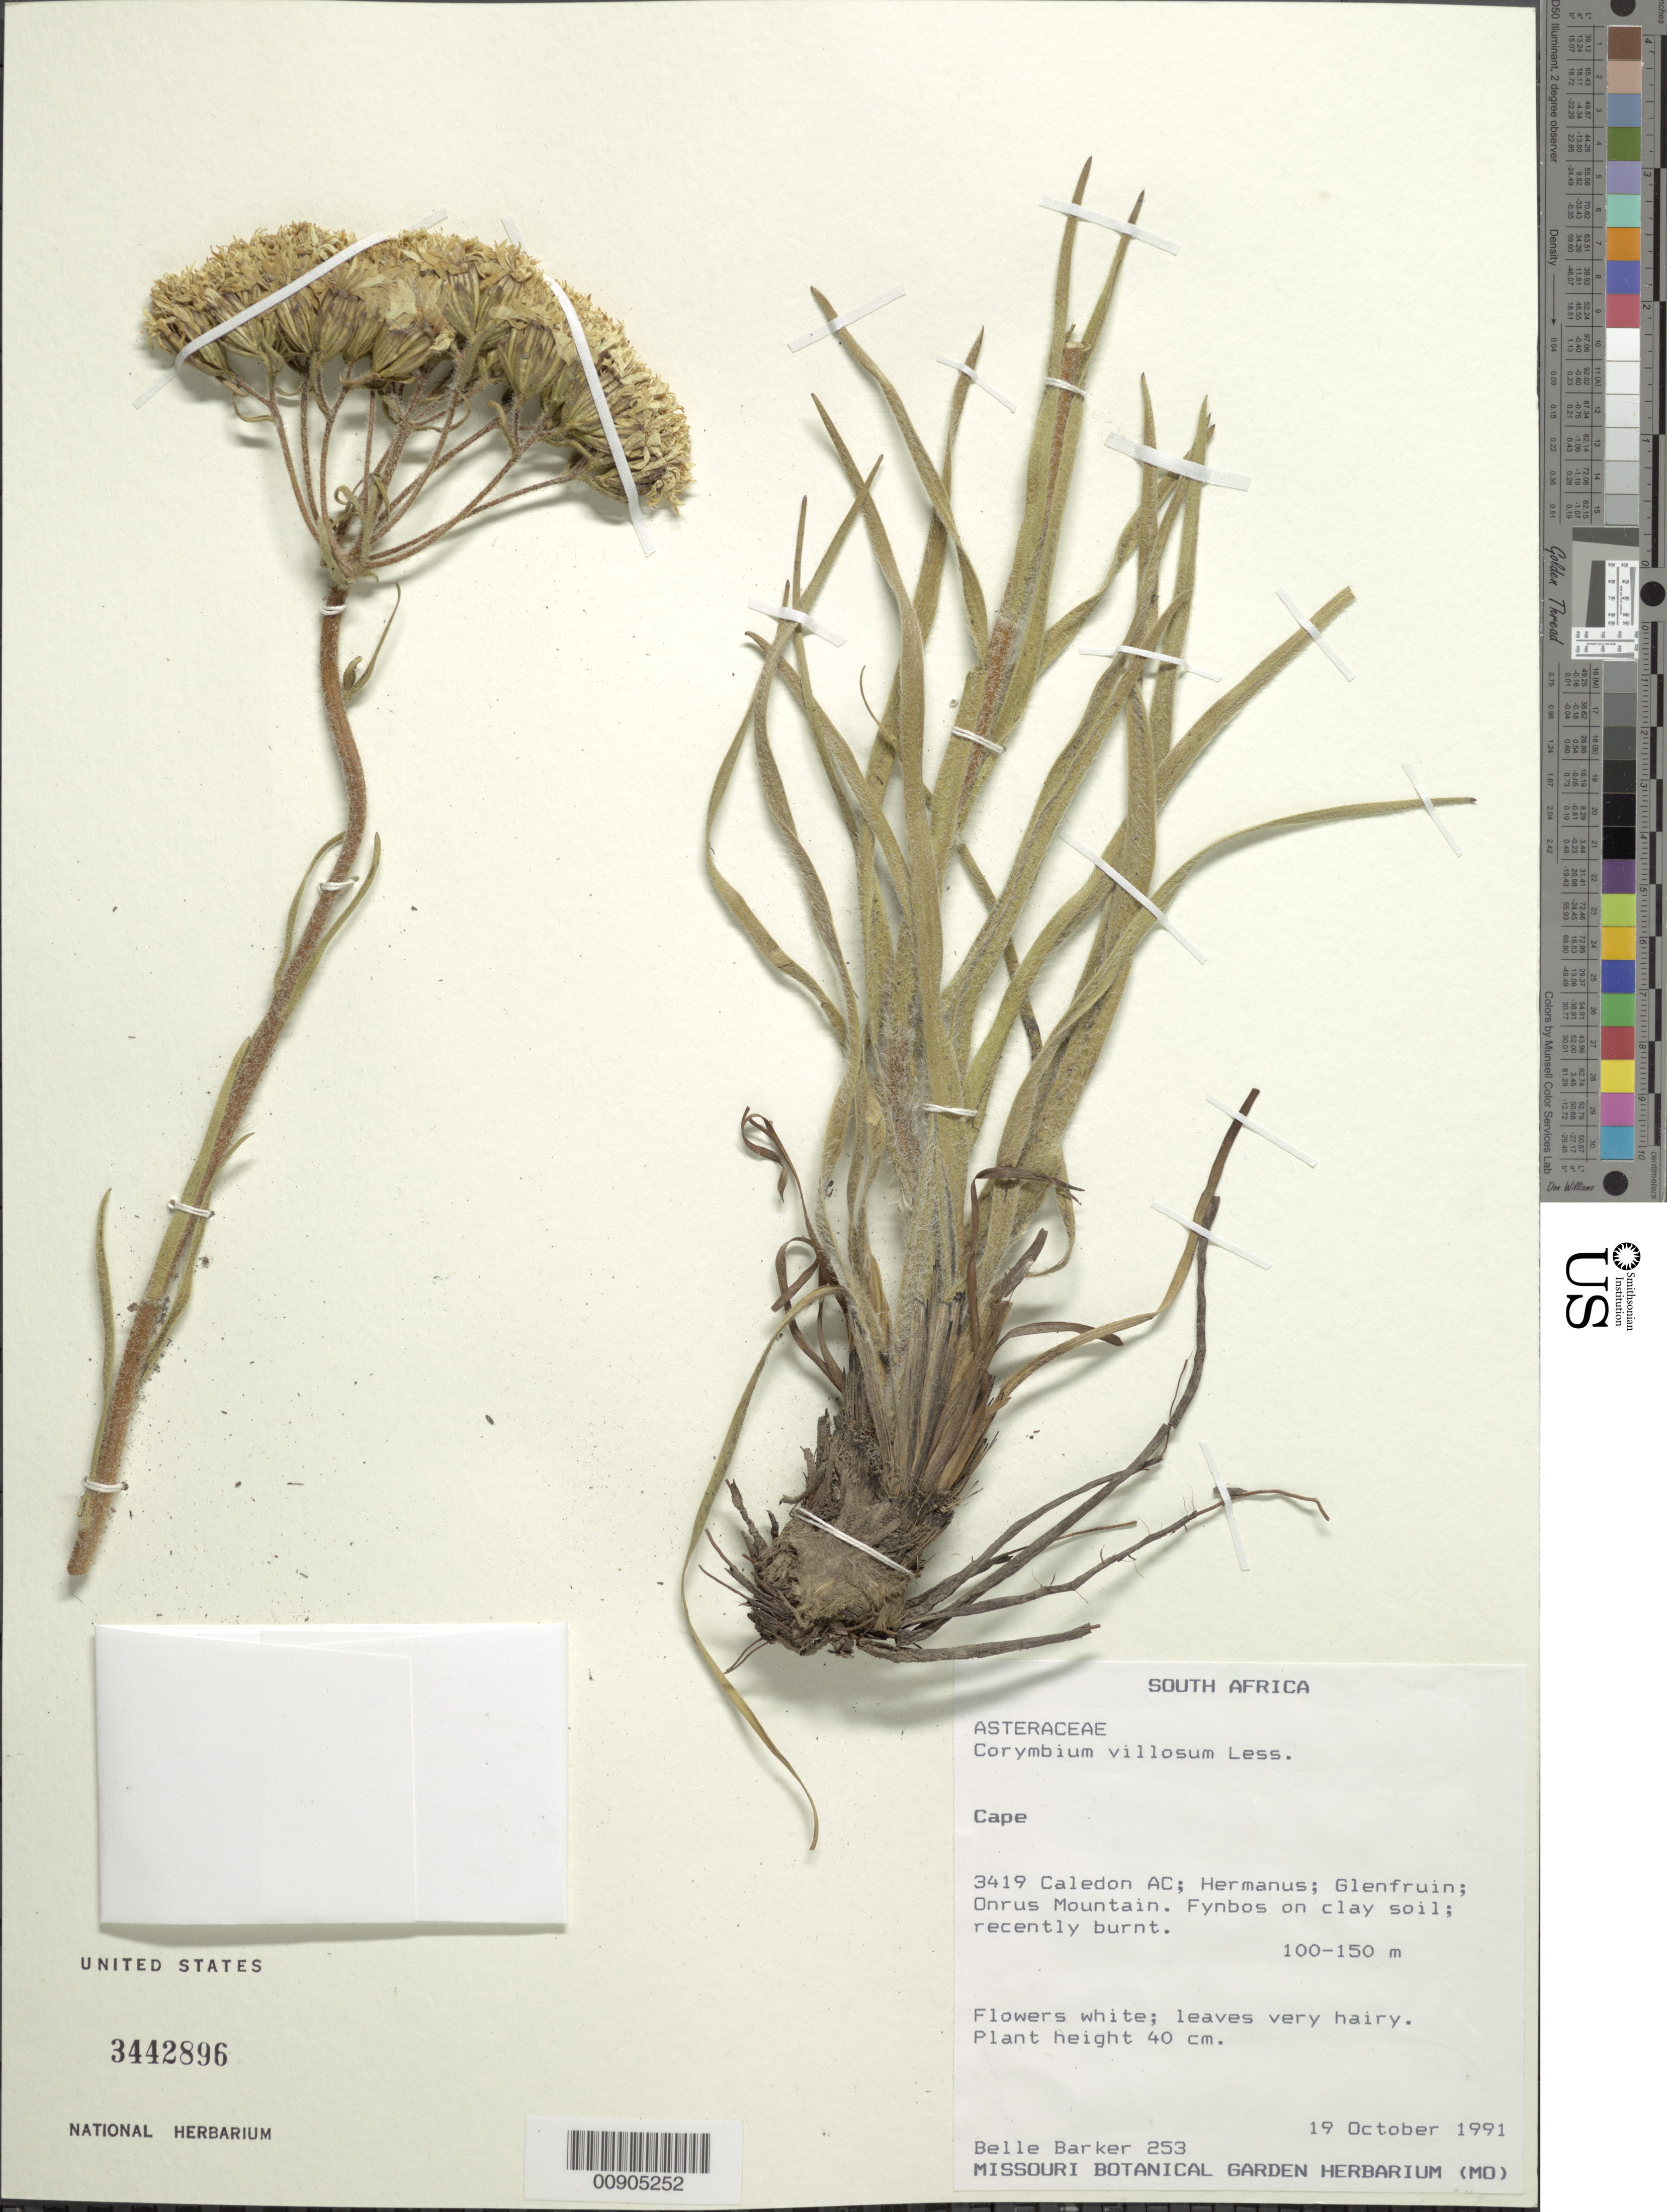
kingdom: Plantae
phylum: Tracheophyta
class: Magnoliopsida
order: Asterales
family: Asteraceae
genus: Corymbium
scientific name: Corymbium villosum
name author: Less.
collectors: B. Barker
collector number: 253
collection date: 1991-10-19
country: South Africa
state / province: Western Cape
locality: Cape Province, 3419 Caledon AC, Hermanus, Glenfruin, Onrus Mountain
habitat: Fynbos on clay soil; recently burned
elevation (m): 100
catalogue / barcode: US 3442896